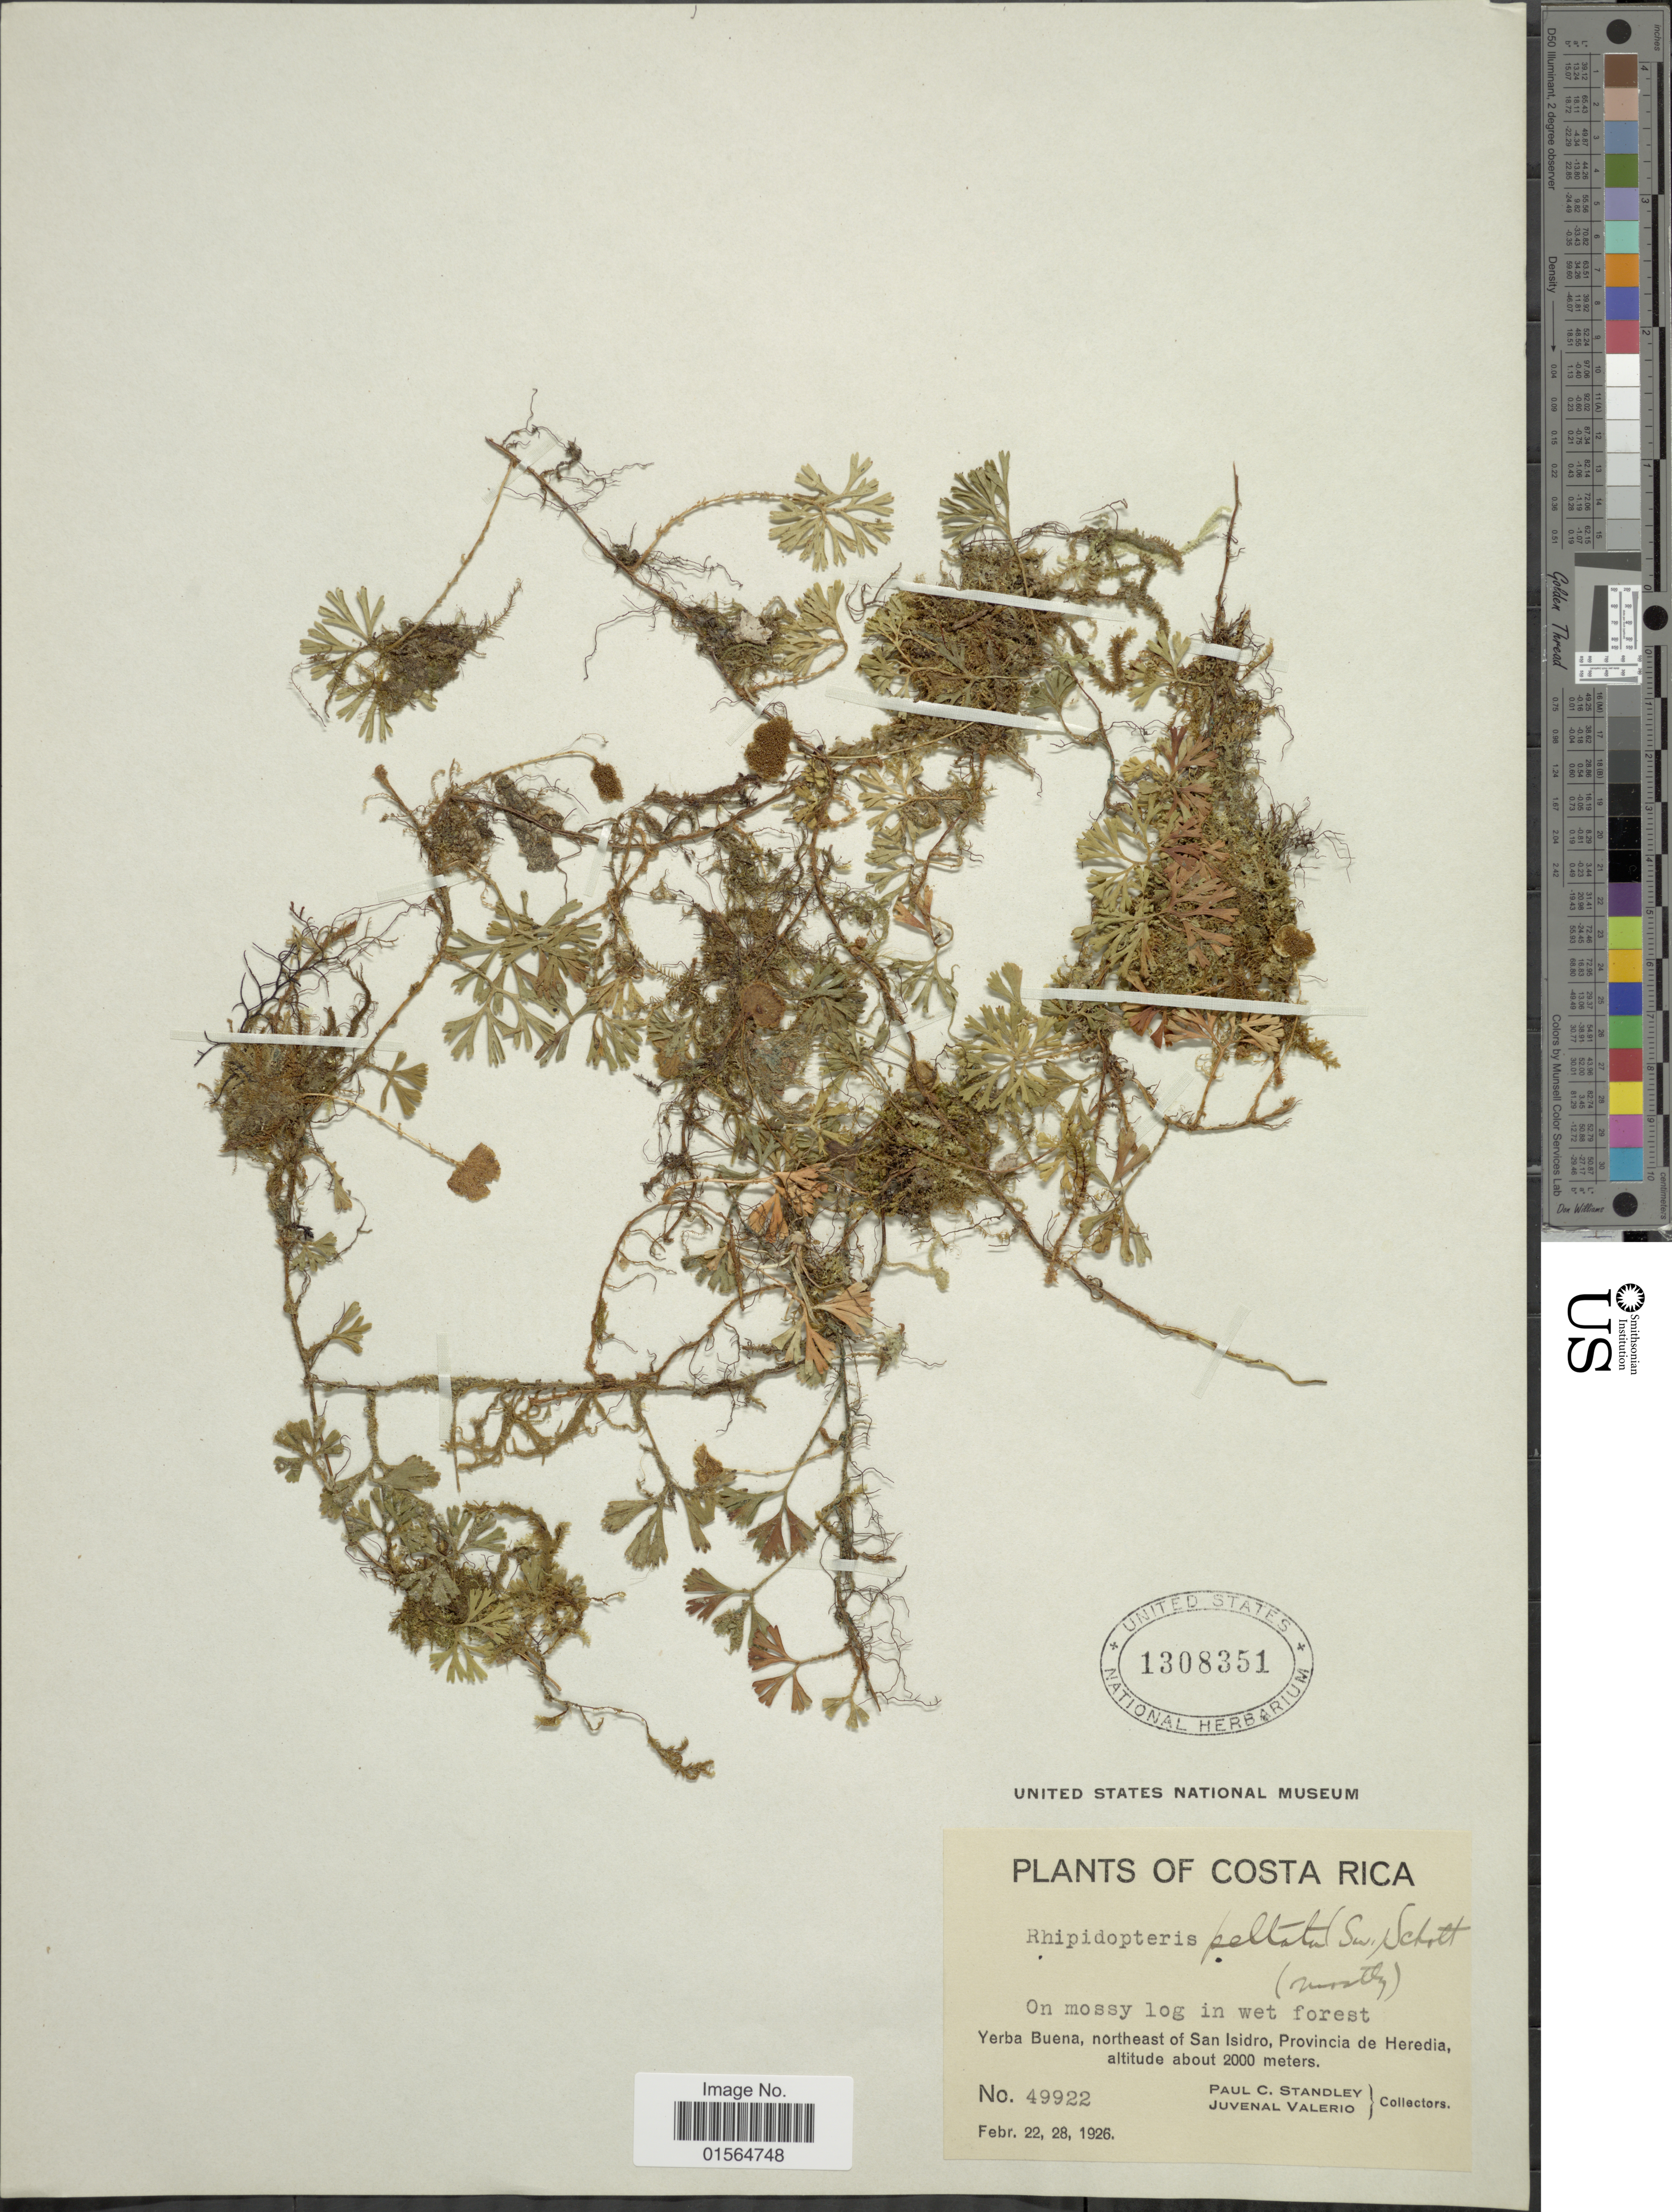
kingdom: Plantae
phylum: Tracheophyta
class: Polypodiopsida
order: Polypodiales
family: Dryopteridaceae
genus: Elaphoglossum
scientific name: Elaphoglossum peltatum f. potentillifolium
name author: (Christ) Mickel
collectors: P. C. Standley & J. Valerio R.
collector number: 49922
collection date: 1926-02-22/1926-02-28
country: Costa Rica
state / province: Heredia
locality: Yerba Buena, northeast of San Isidro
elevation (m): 2000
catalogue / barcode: US 1308351